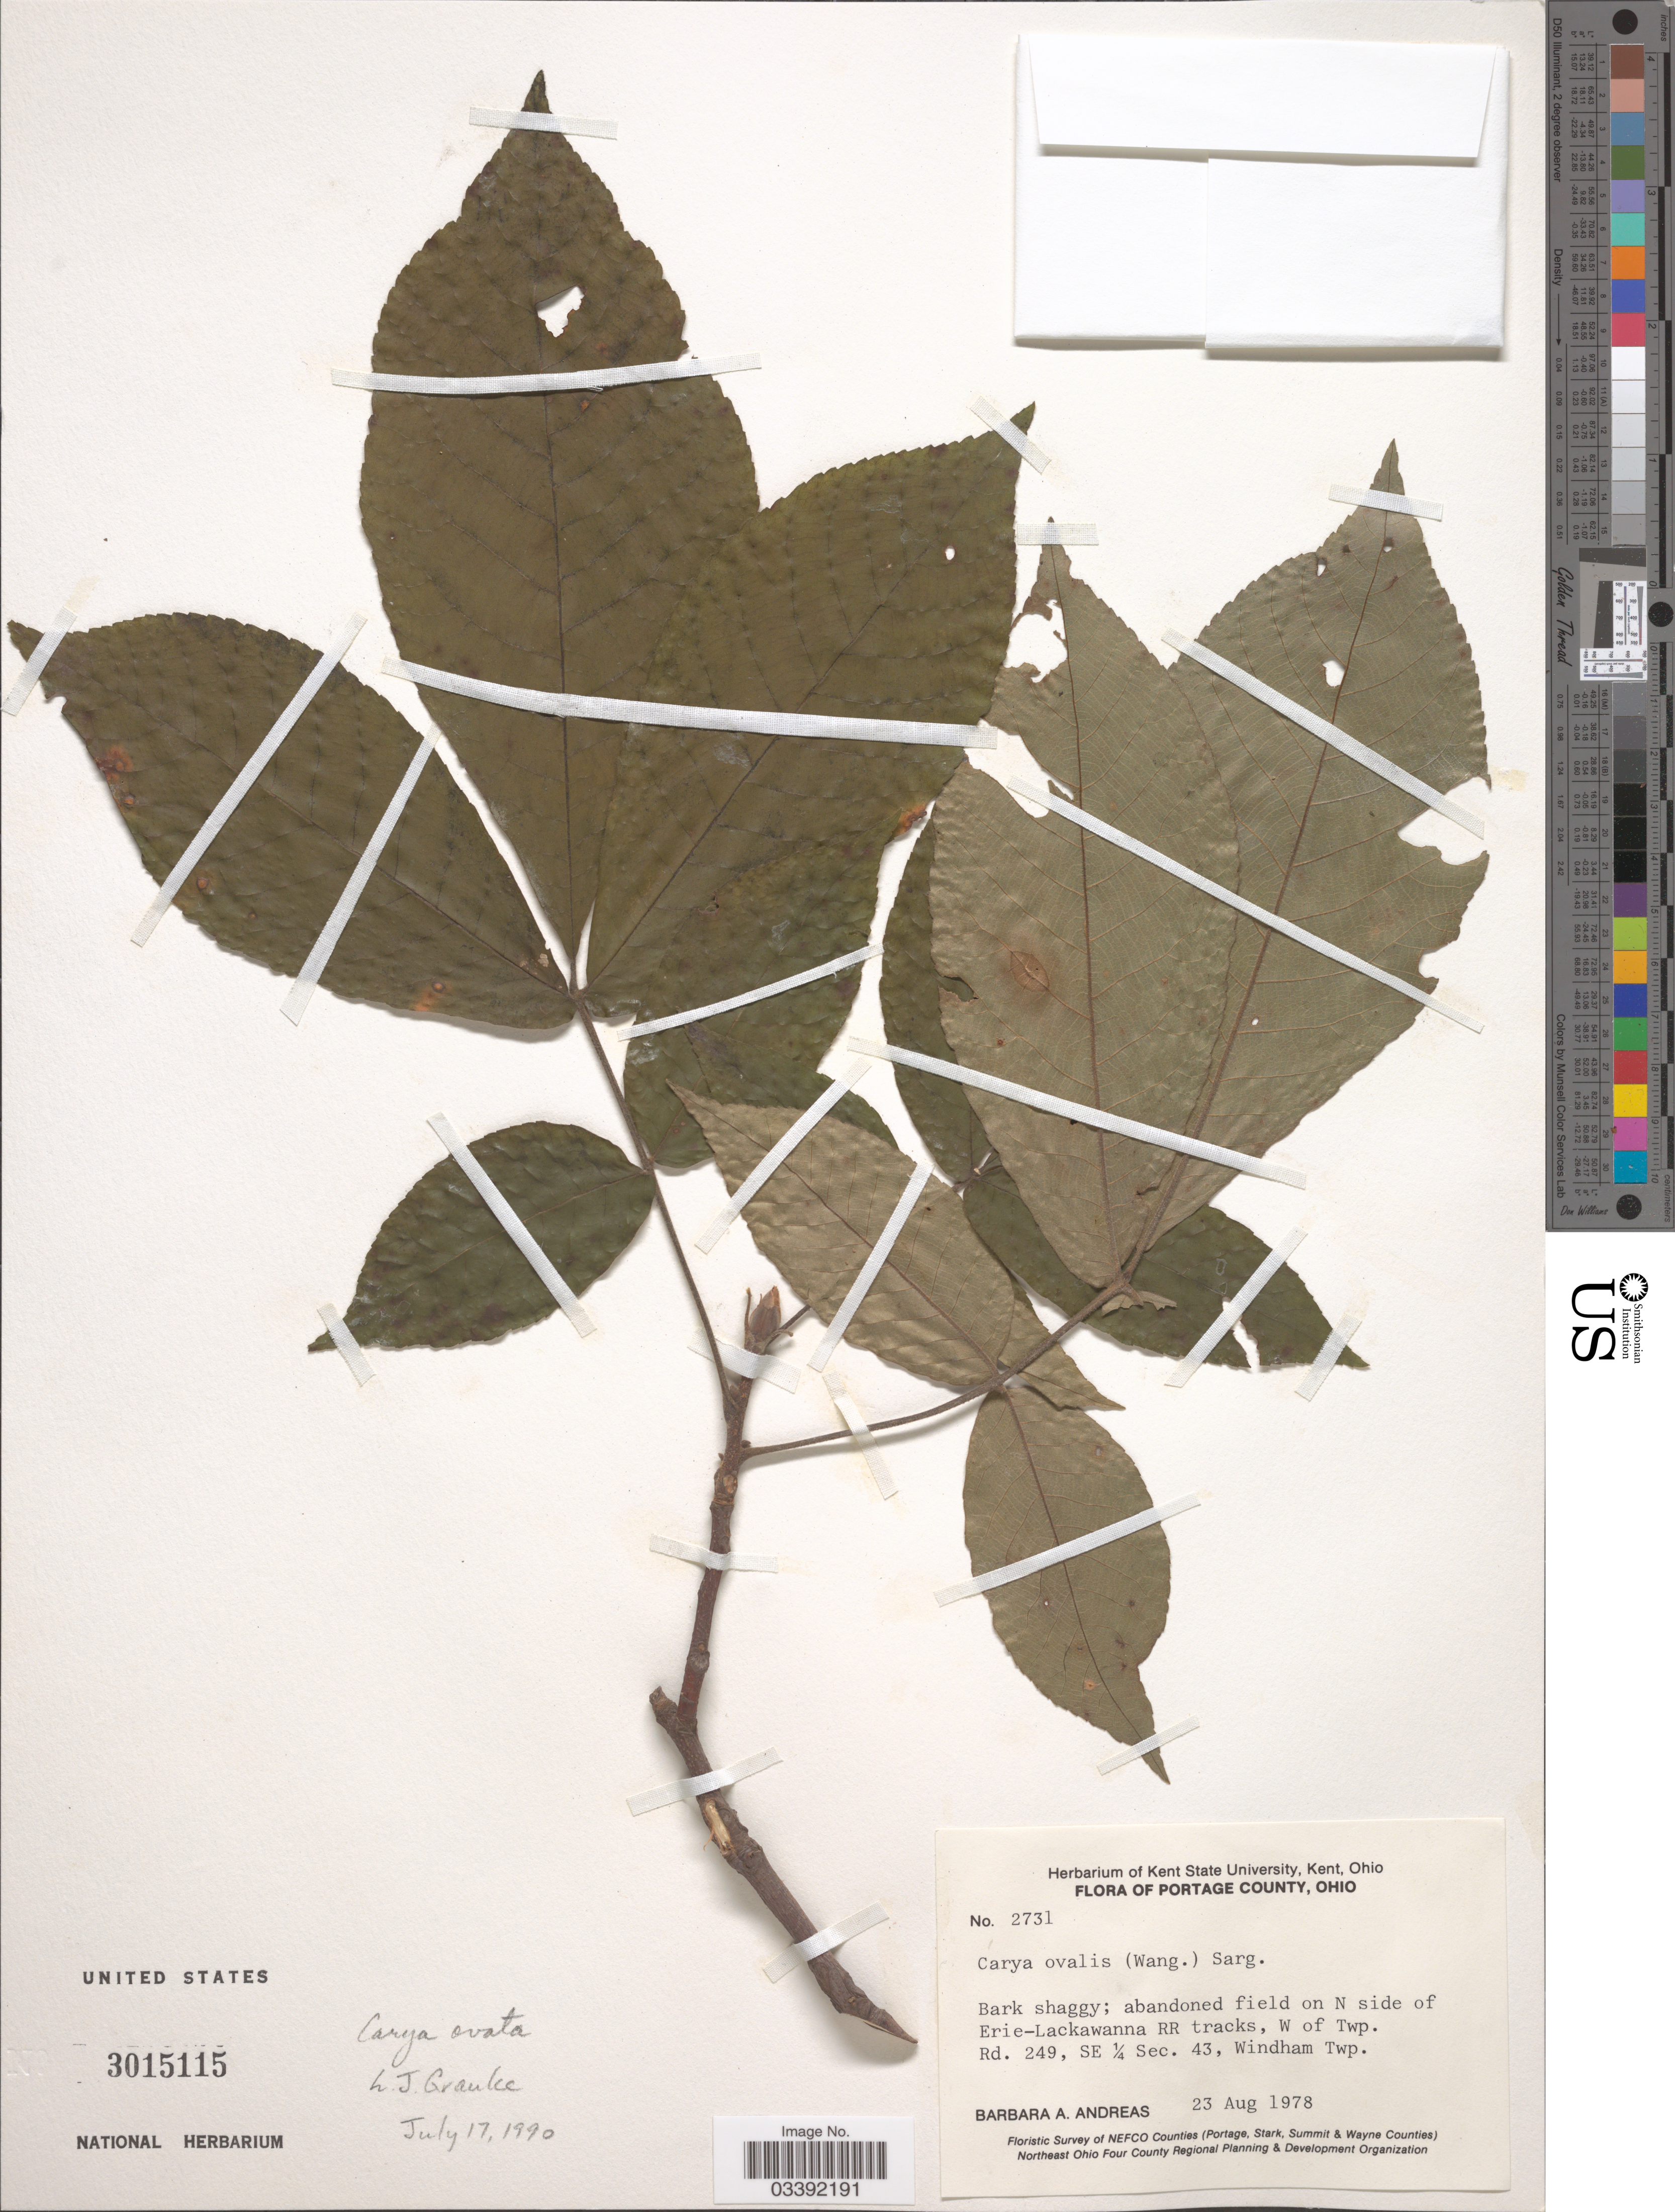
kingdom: Plantae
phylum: Tracheophyta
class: Magnoliopsida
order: Fagales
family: Juglandaceae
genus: Carya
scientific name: Carya ovata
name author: (Mill.) K. Koch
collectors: B. A. Andreas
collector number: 2731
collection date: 1978-08-23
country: United States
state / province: Ohio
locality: Portage County. Bark shaggy; abandoned field on N side of Erie-Lackawanna RR tracks, W of Twp. Rd. 249, SE ¼ Sec. 43, Windham Twp.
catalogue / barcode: US 3015115